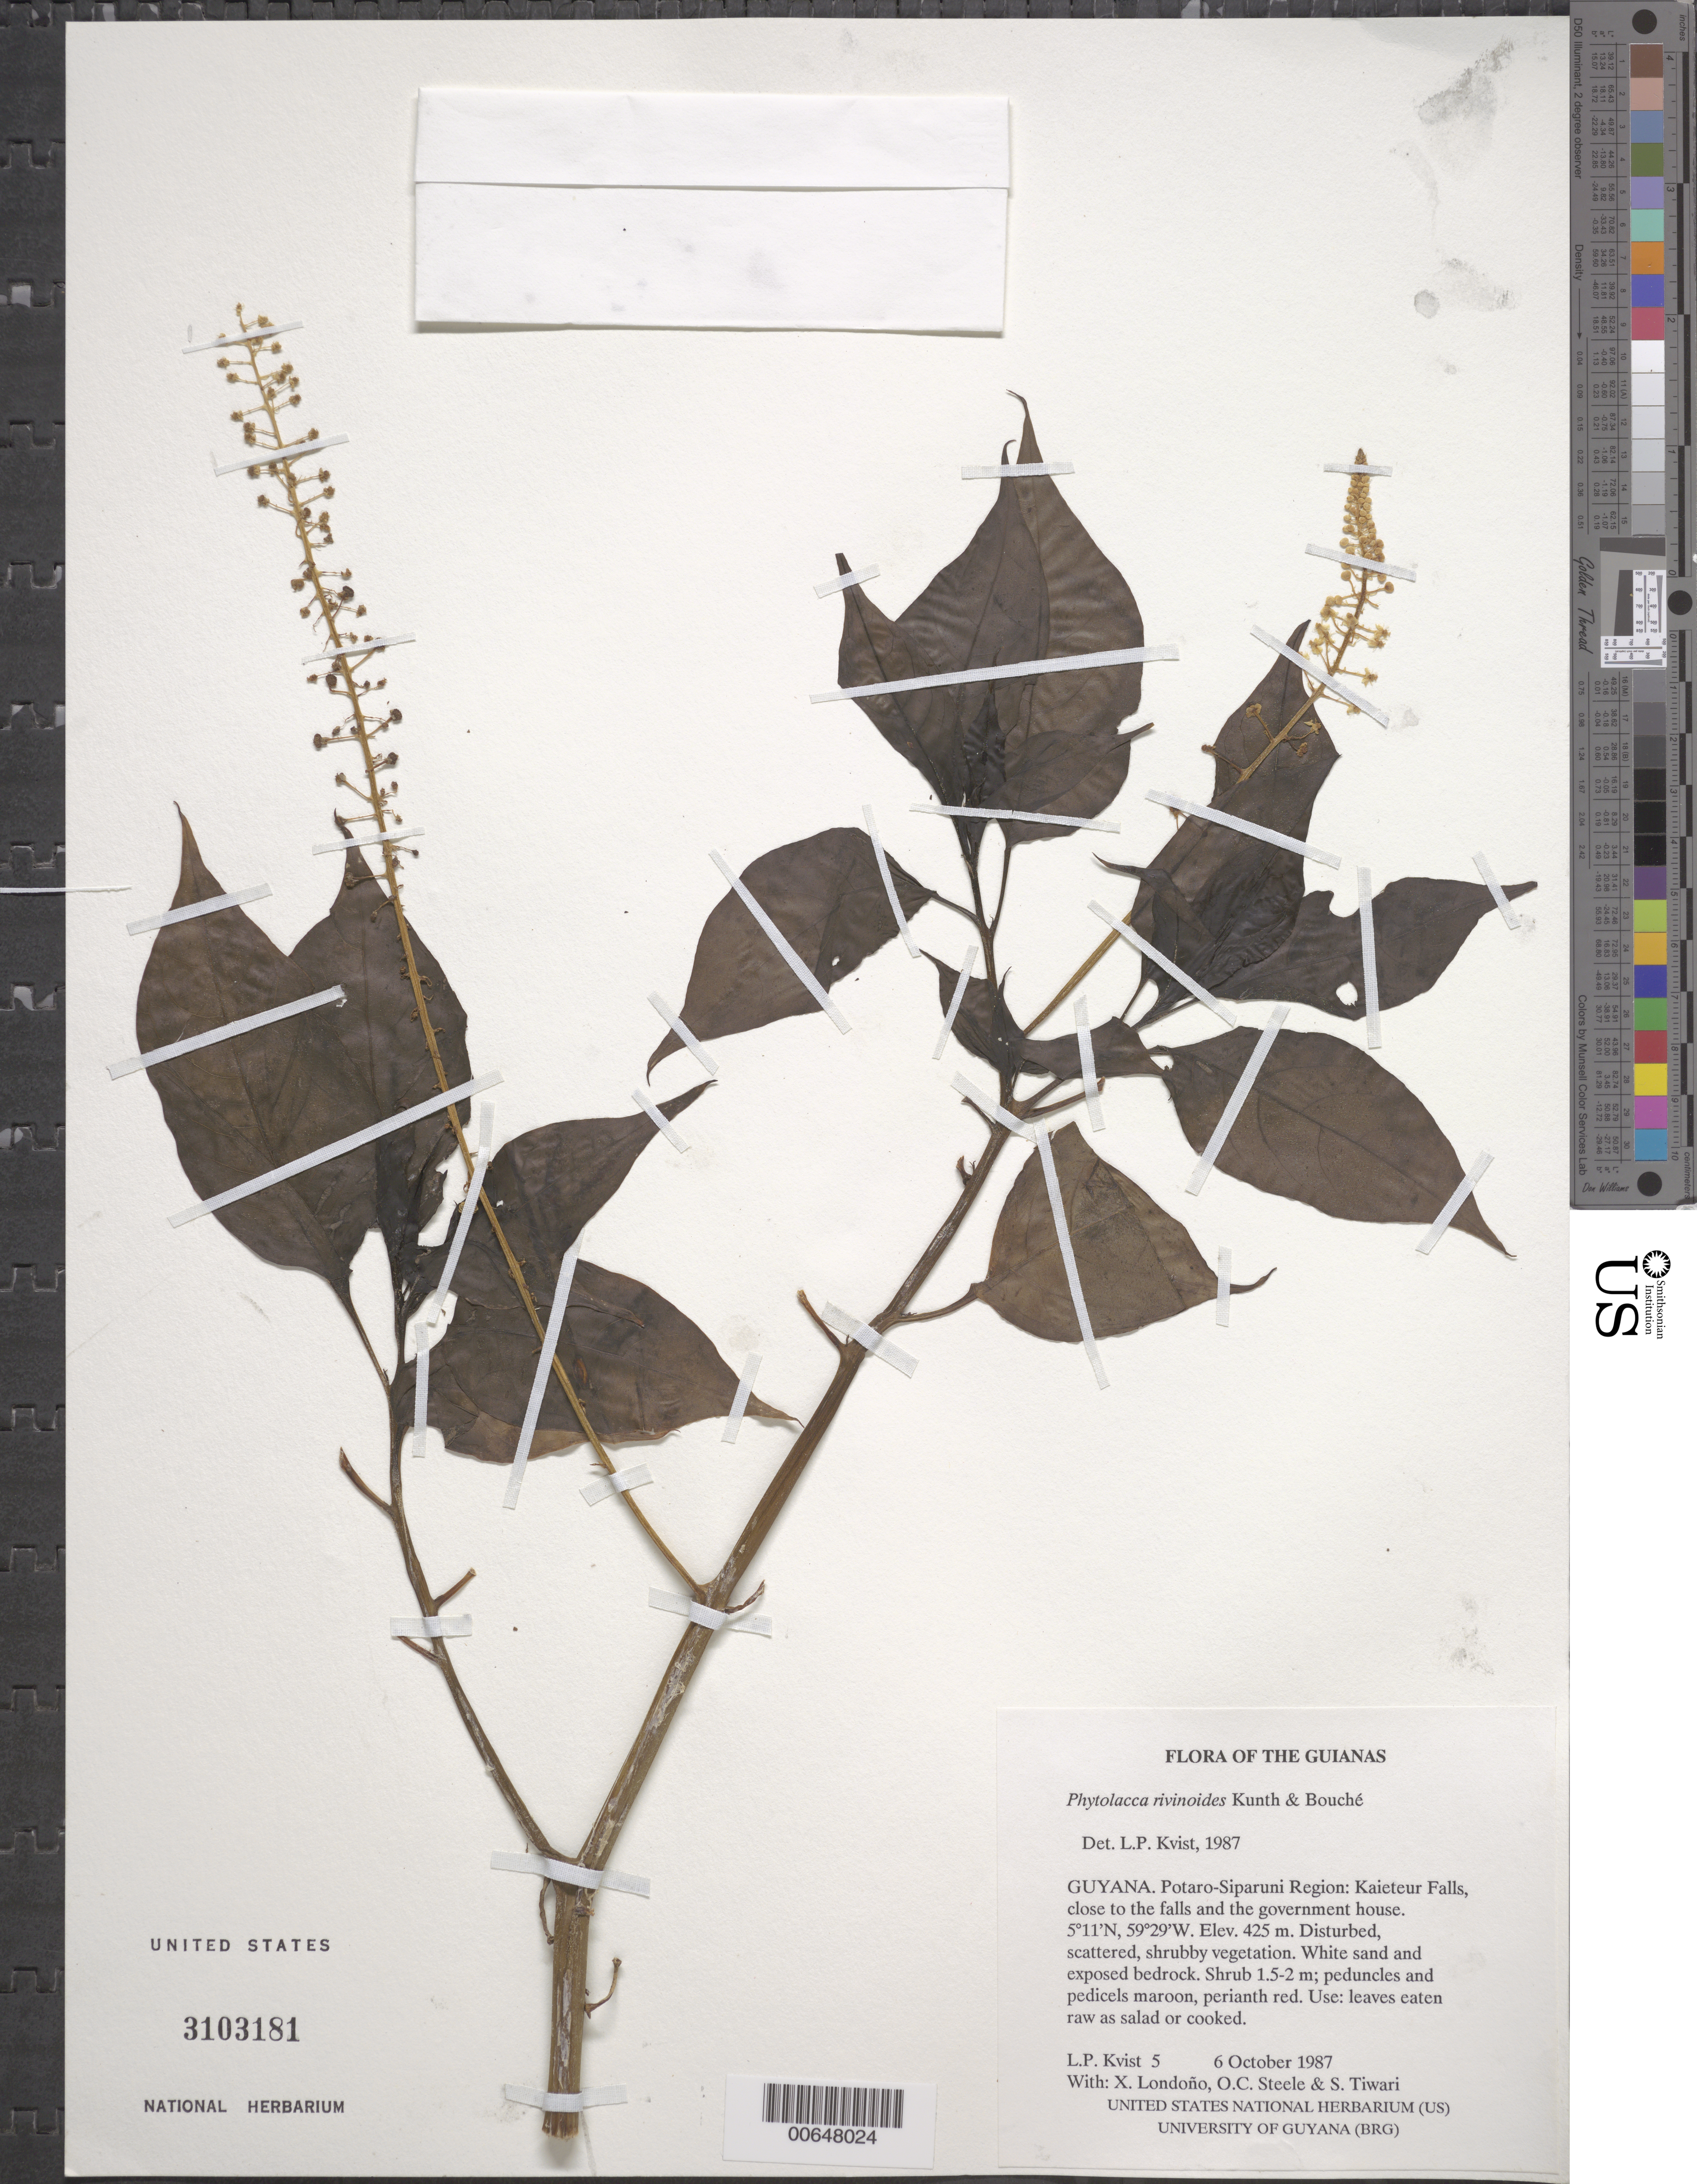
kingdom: Plantae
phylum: Tracheophyta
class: Magnoliopsida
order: Caryophyllales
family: Phytolaccaceae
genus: Phytolacca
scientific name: Phytolacca rivinoides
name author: Kunth & C.D. Bouché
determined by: DeFilipps, R. A.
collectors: L. P. Kvist, X. Londoño, O. C. Steele & S. Tiwari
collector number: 5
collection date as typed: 6 October 1987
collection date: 1987-10-06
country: Guyana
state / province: Potaro-Siparuni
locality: Kaieteur Falls, close to the falls and the government house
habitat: Disturbed, scattered, shrubby vegetation. White sand and exposed bedrock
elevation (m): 425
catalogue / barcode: US 3103181